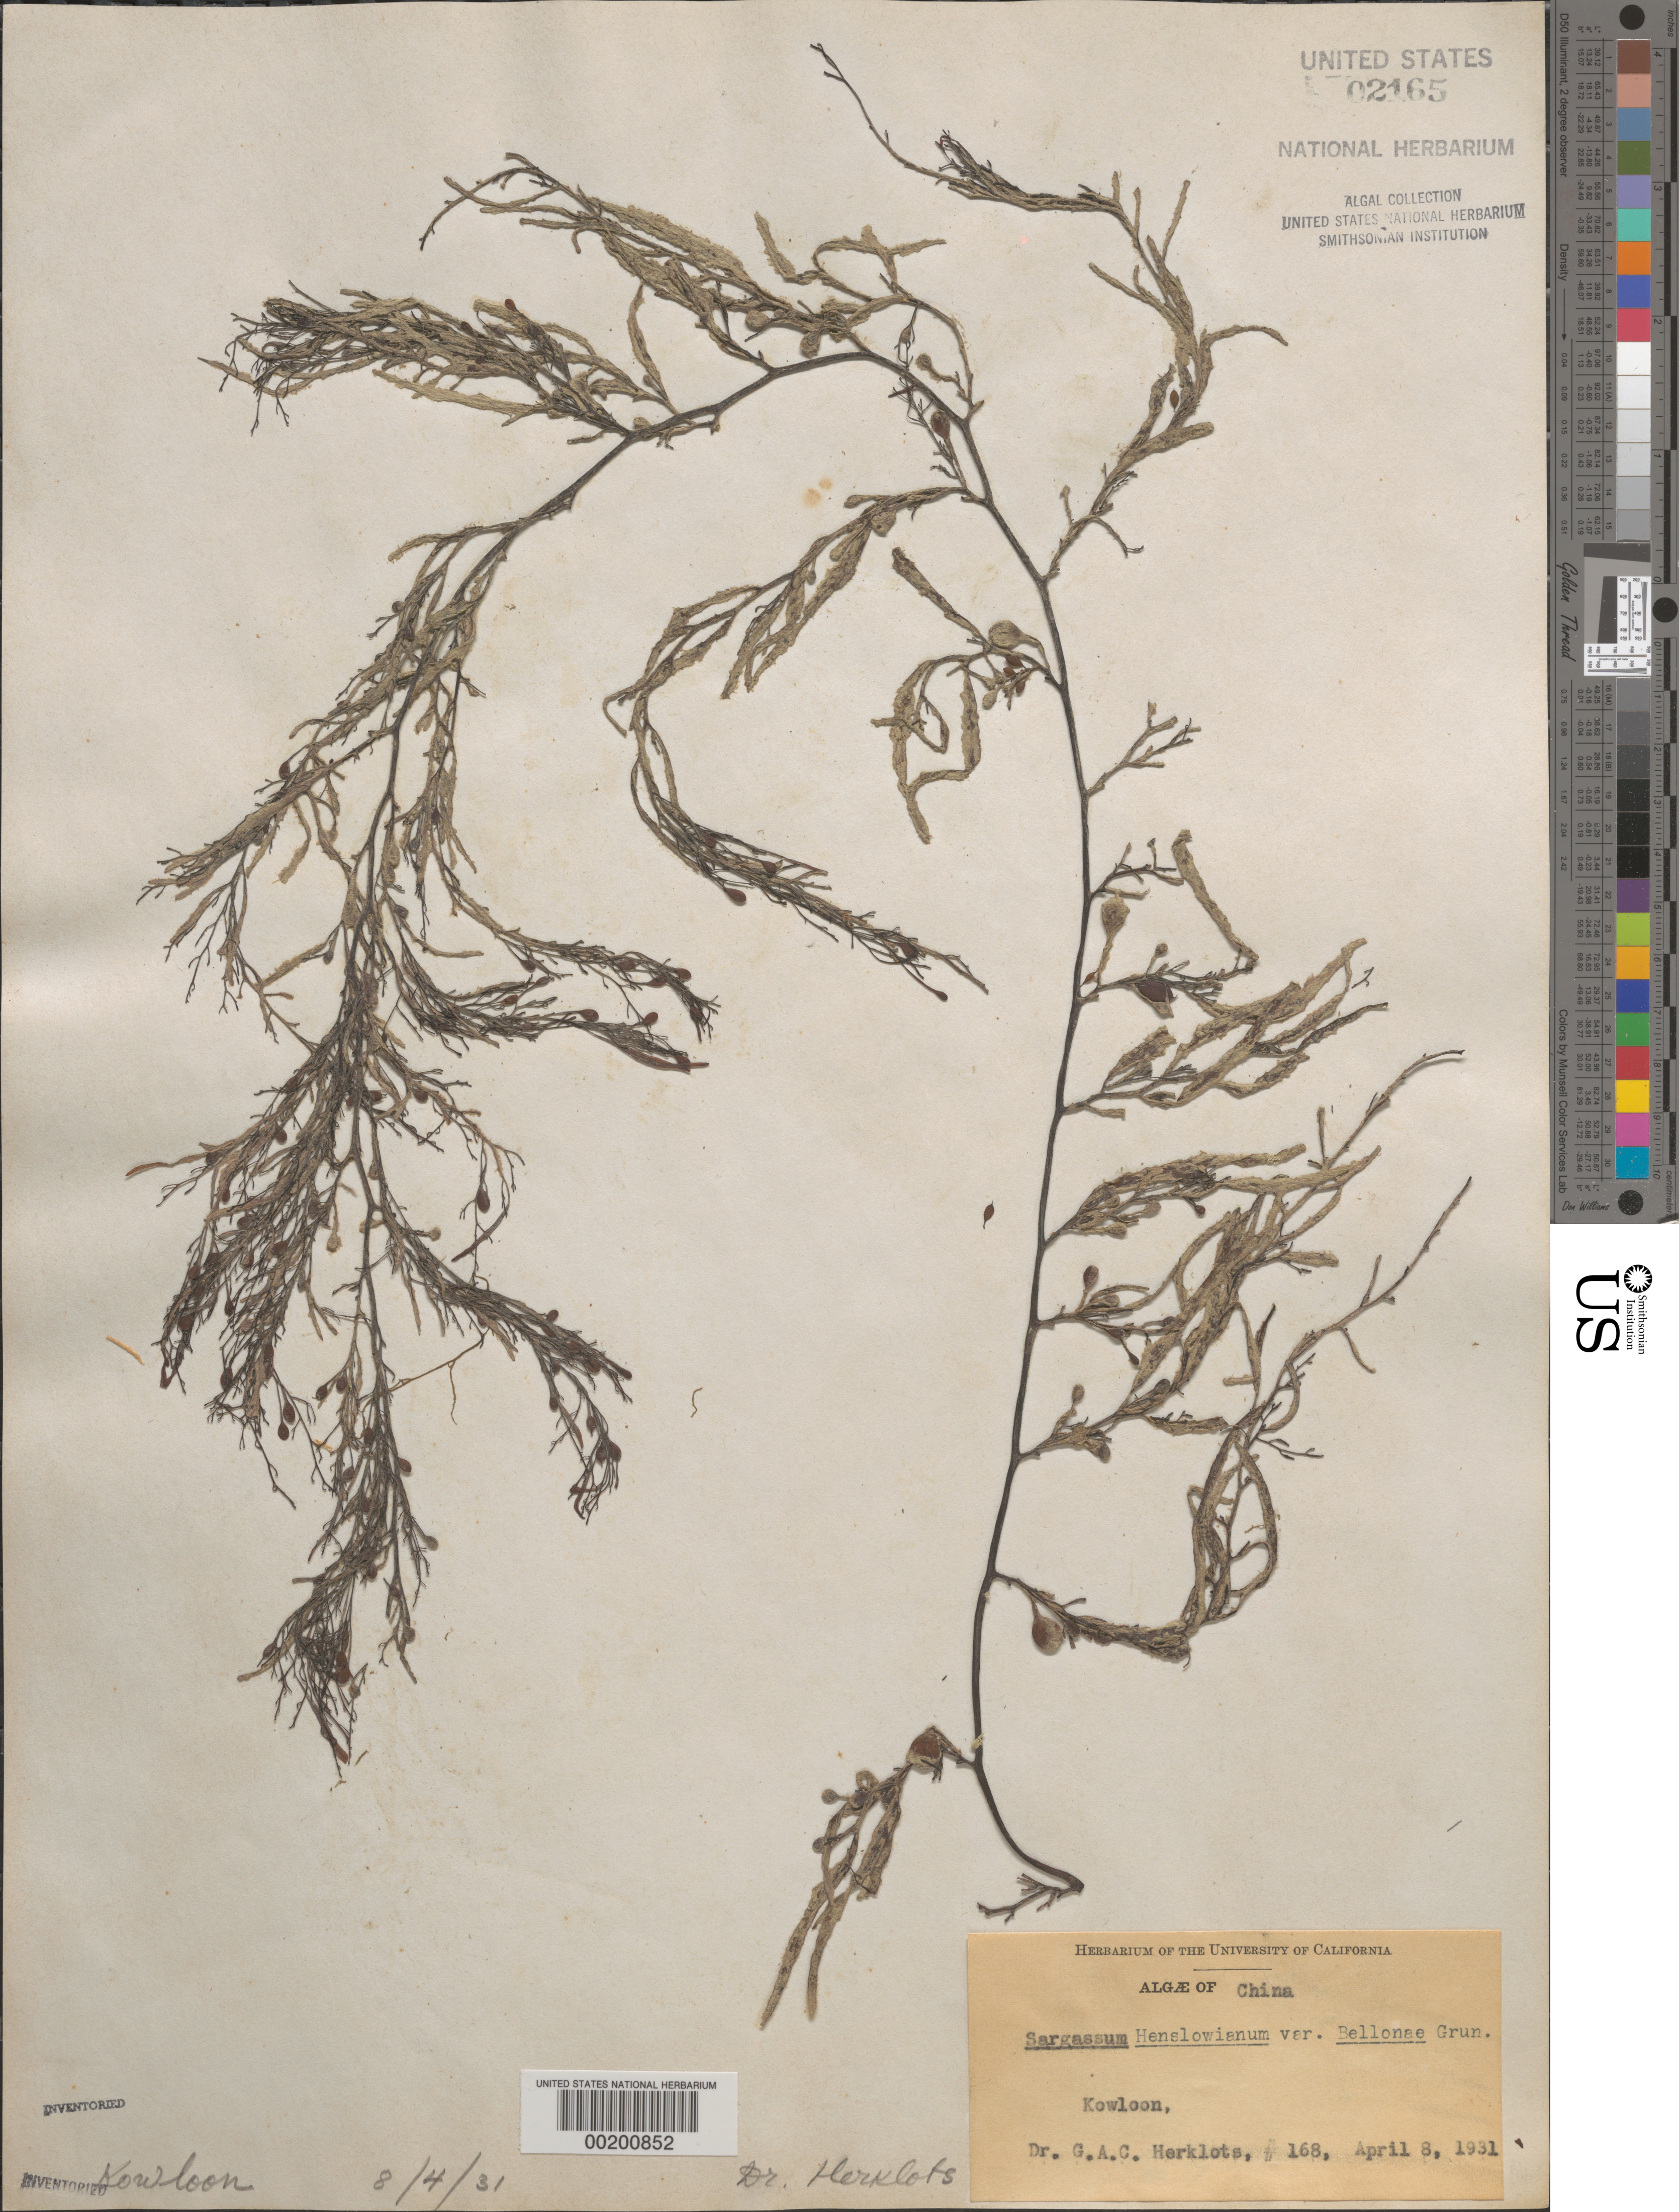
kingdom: Chromista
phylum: Ochrophyta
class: Phaeophyceae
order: Fucales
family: Sargassaceae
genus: Sargassum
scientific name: Sargassum henslowianum var. bellonae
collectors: G. Herklots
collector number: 168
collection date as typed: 08 Apr 1931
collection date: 1931-04-08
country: China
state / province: Hong Kong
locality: Kowloon Peninsula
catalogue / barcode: US 2165